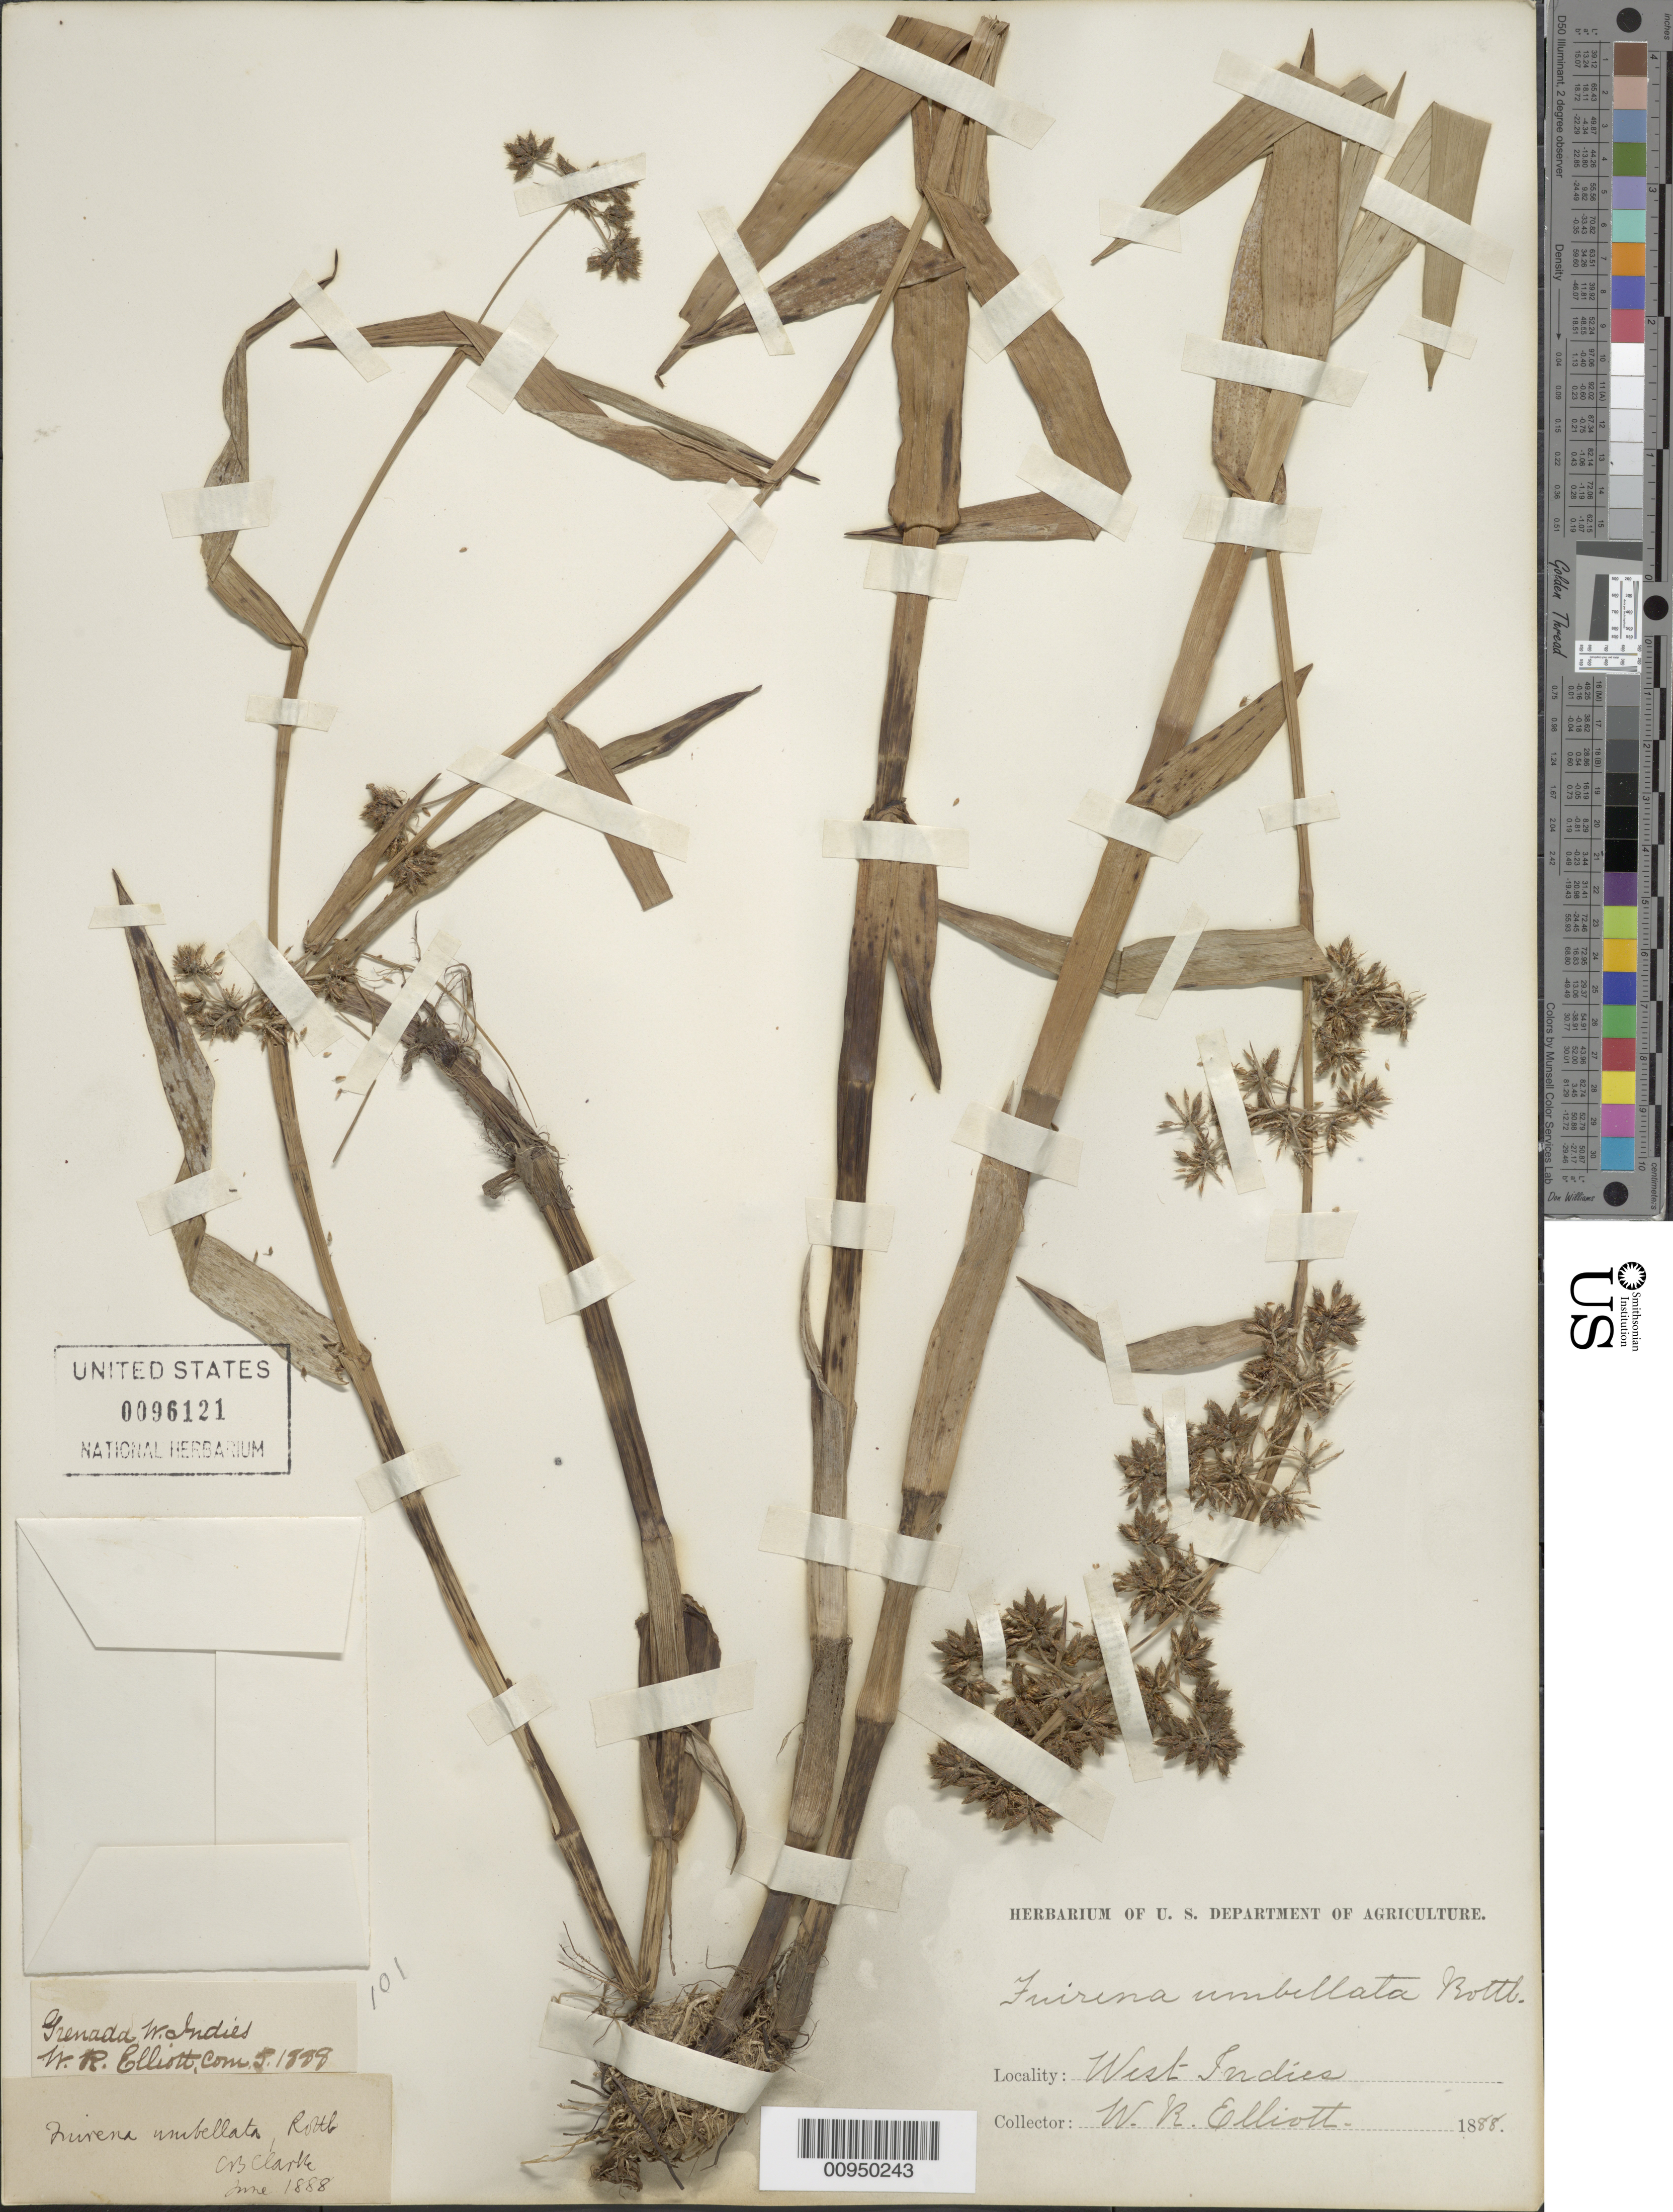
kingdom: Plantae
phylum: Tracheophyta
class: Liliopsida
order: Poales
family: Cyperaceae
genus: Fuirena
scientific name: Fuirena umbellata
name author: Rottb.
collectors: W. Elliot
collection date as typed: Jun 1888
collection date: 1888-06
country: Grenada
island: Grenada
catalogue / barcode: US 96121